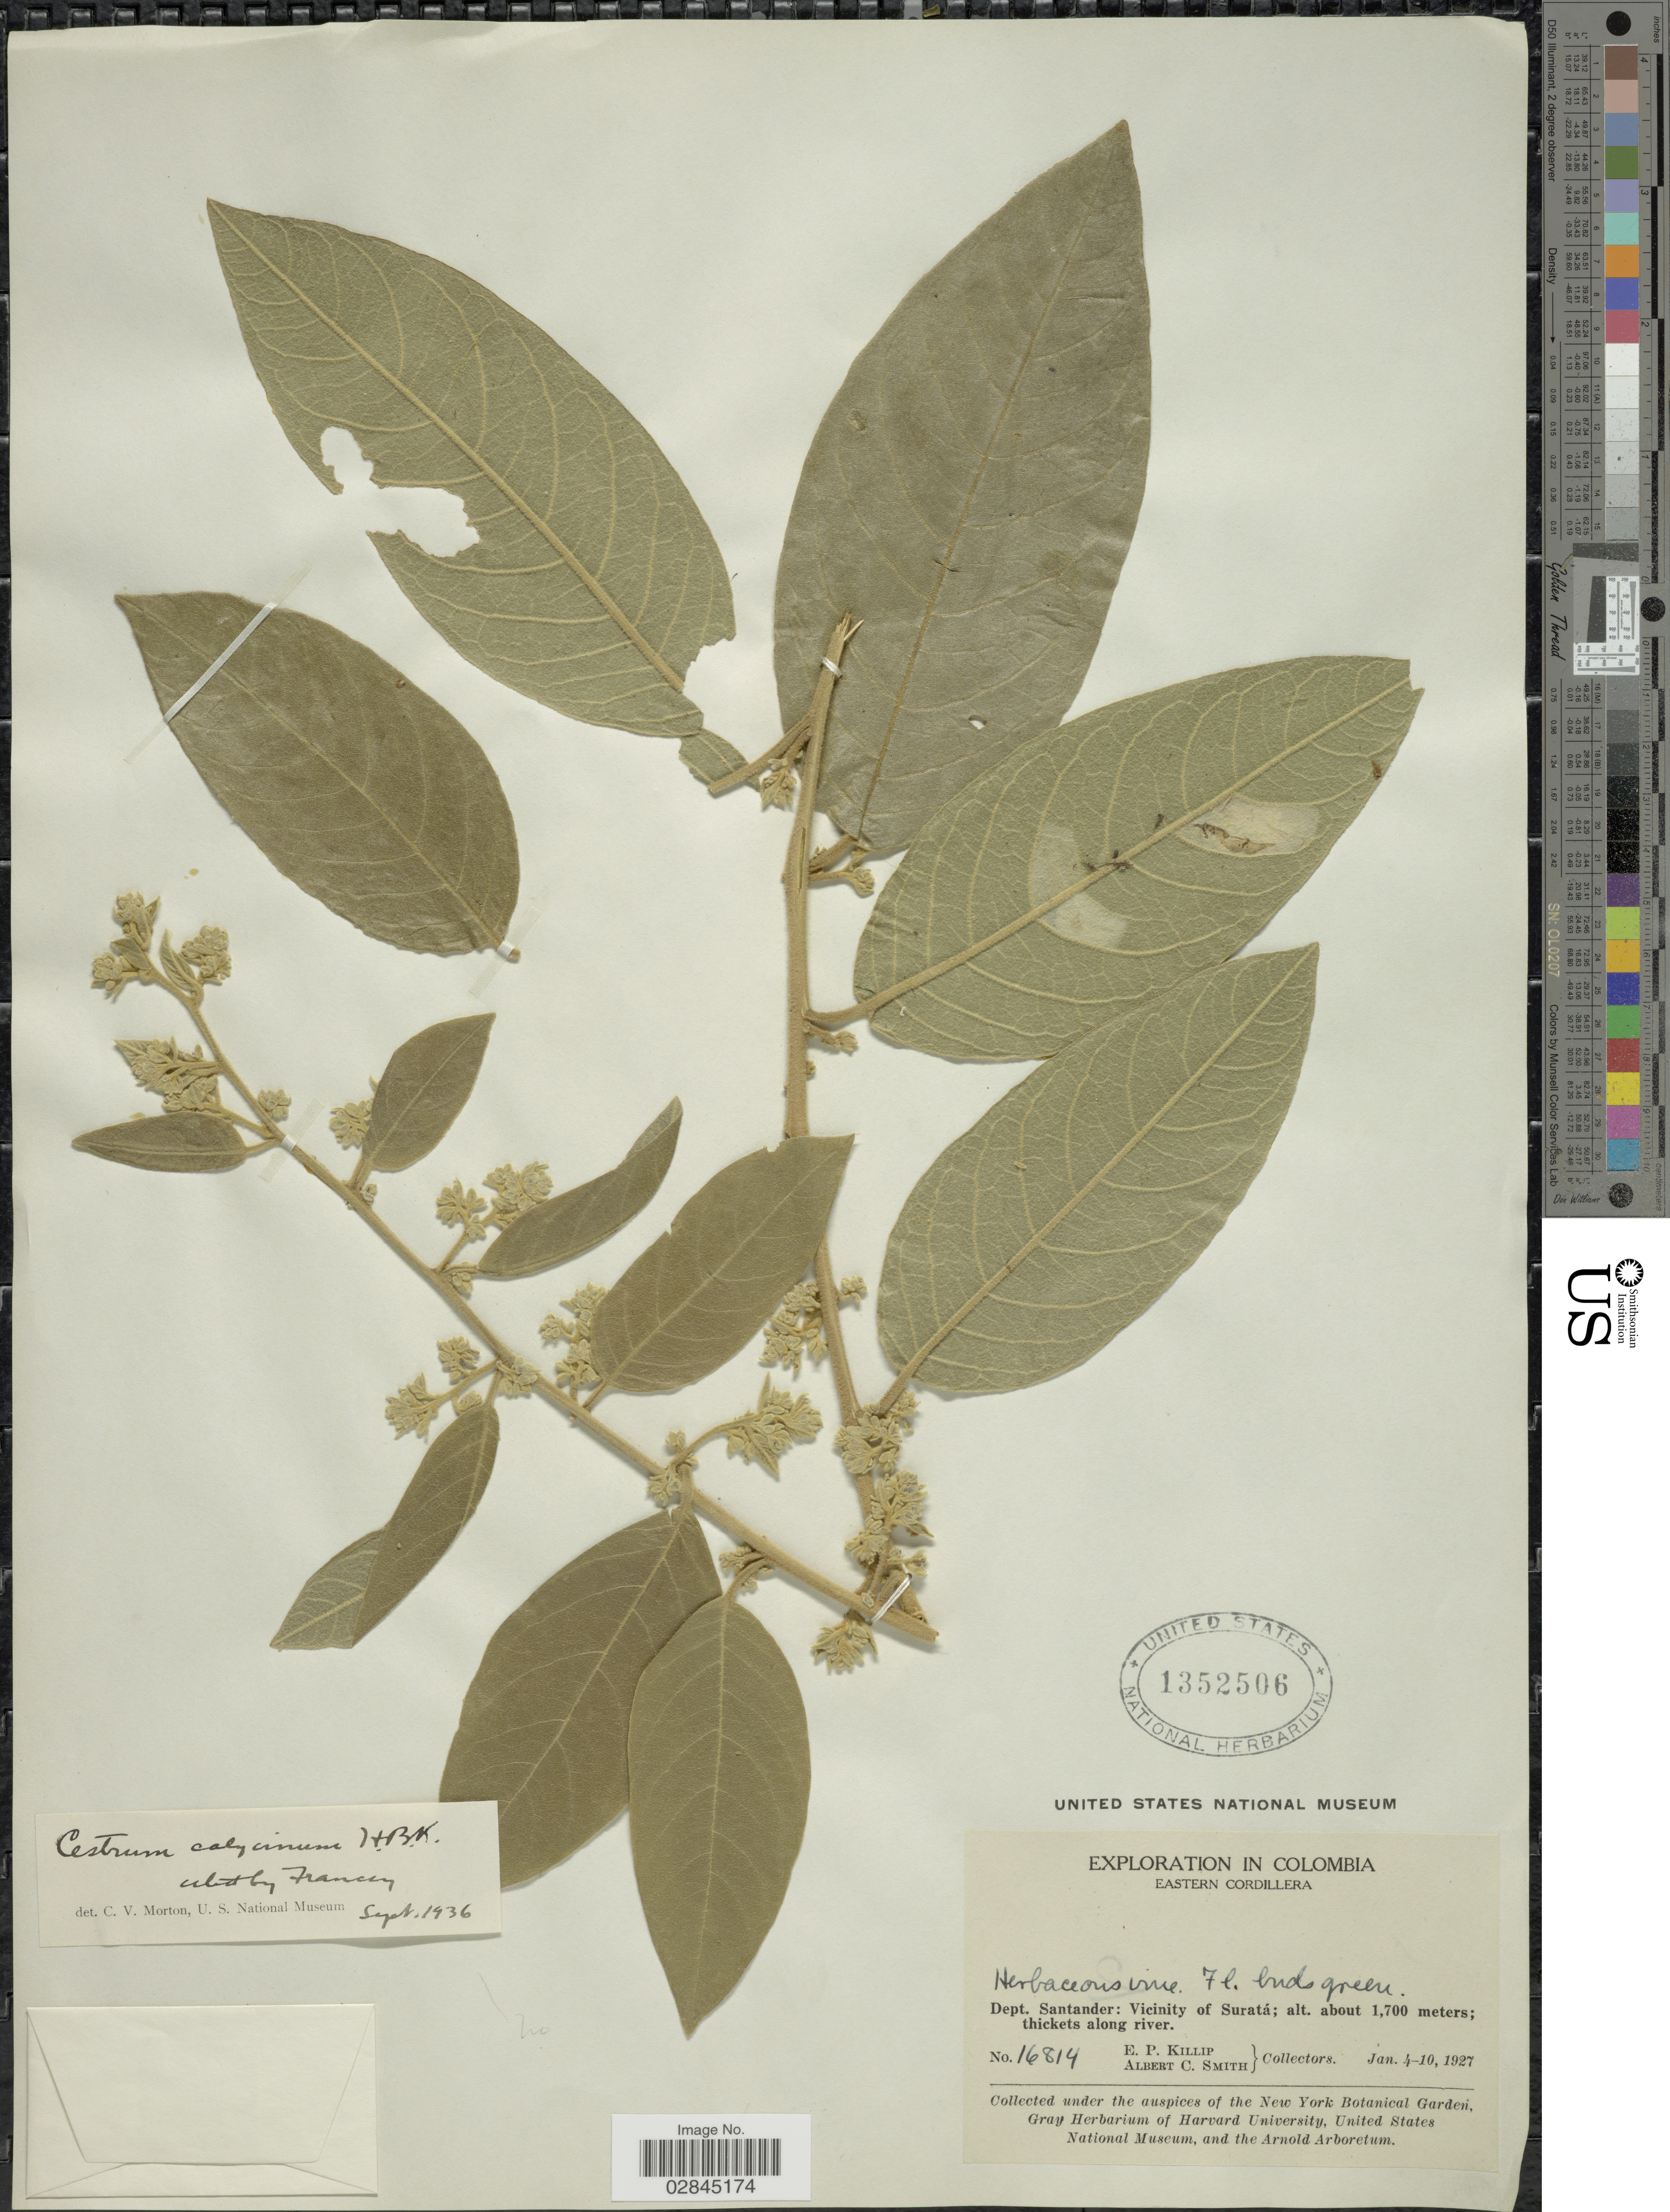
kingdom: Plantae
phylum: Tracheophyta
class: Magnoliopsida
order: Solanales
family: Solanaceae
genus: Cestrum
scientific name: Cestrum tomentosum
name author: L. f.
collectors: E. P. Killip & A. C. Smith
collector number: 16814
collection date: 1927-01-04/1927-01-10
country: Colombia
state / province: Santander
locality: Eastern Cordillera. Dept. Santander: Vicinity of Suratá.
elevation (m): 1700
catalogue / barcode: US 1352506